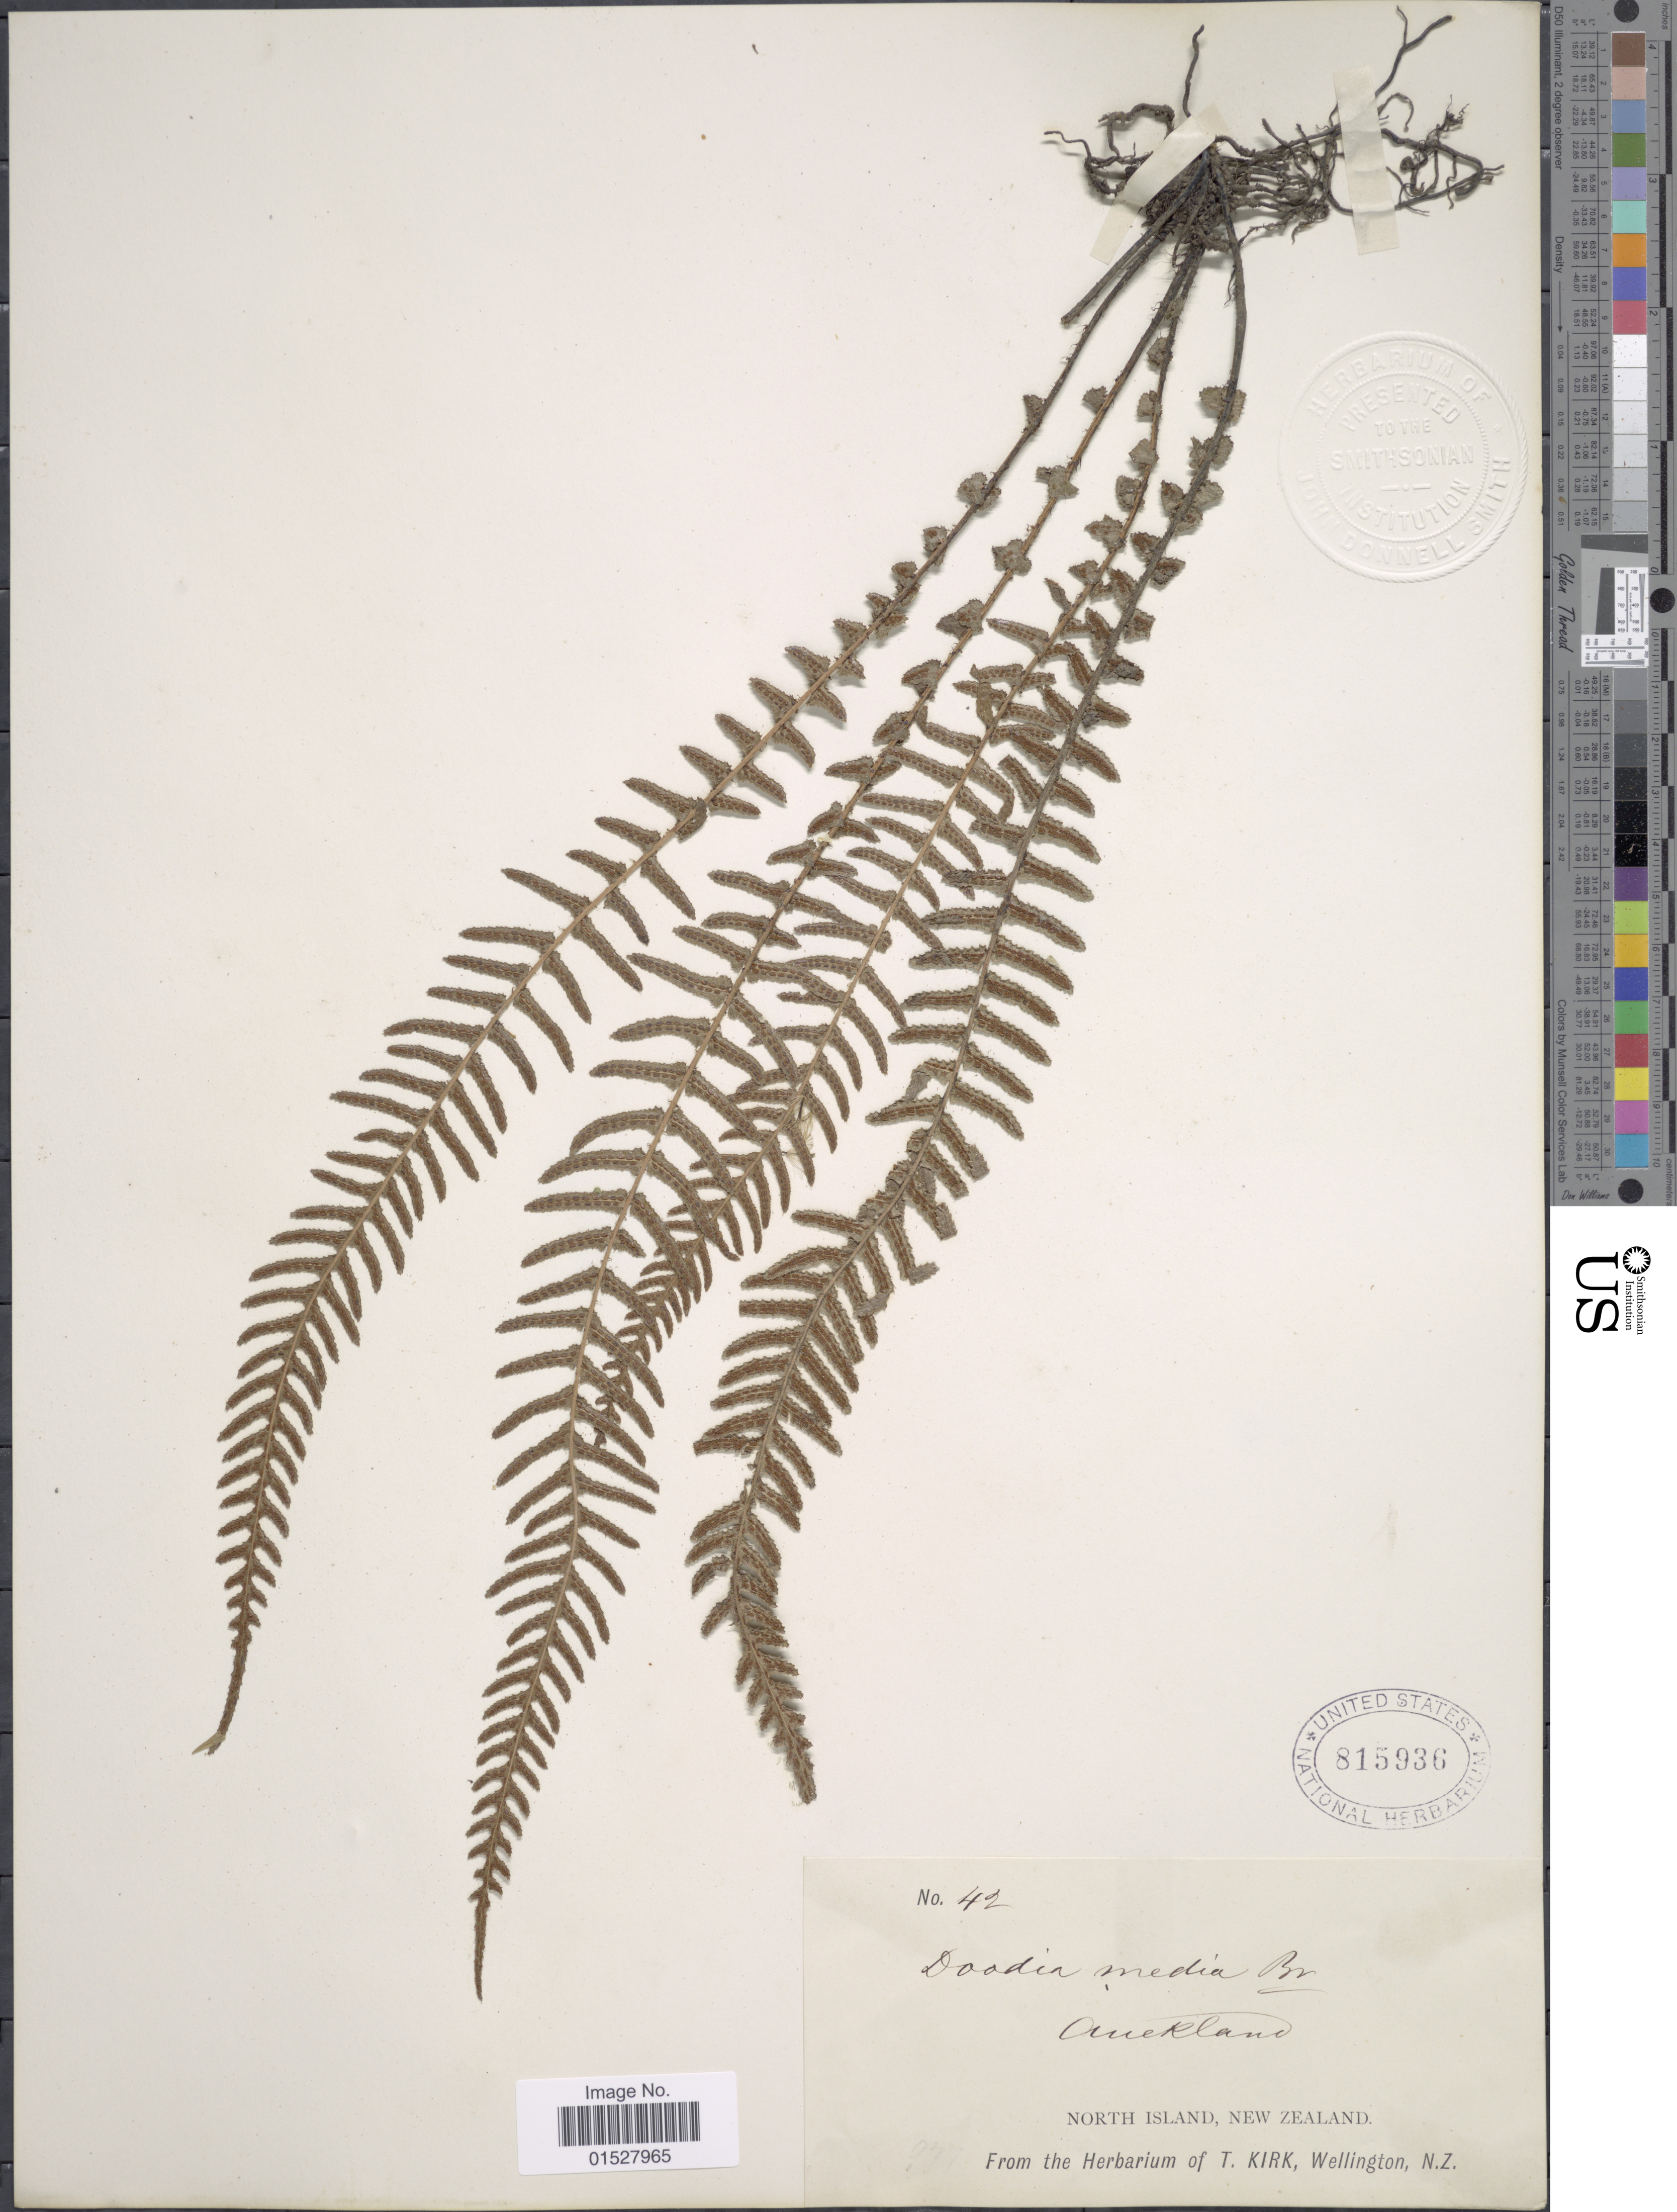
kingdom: Plantae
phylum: Tracheophyta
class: Polypodiopsida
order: Polypodiales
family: Blechnaceae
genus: Blechnum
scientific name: Blechnum medium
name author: (R. Br.) Christenh.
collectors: ex herb. T. Kirk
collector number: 42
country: New Zealand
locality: North Island.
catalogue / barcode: US 815936